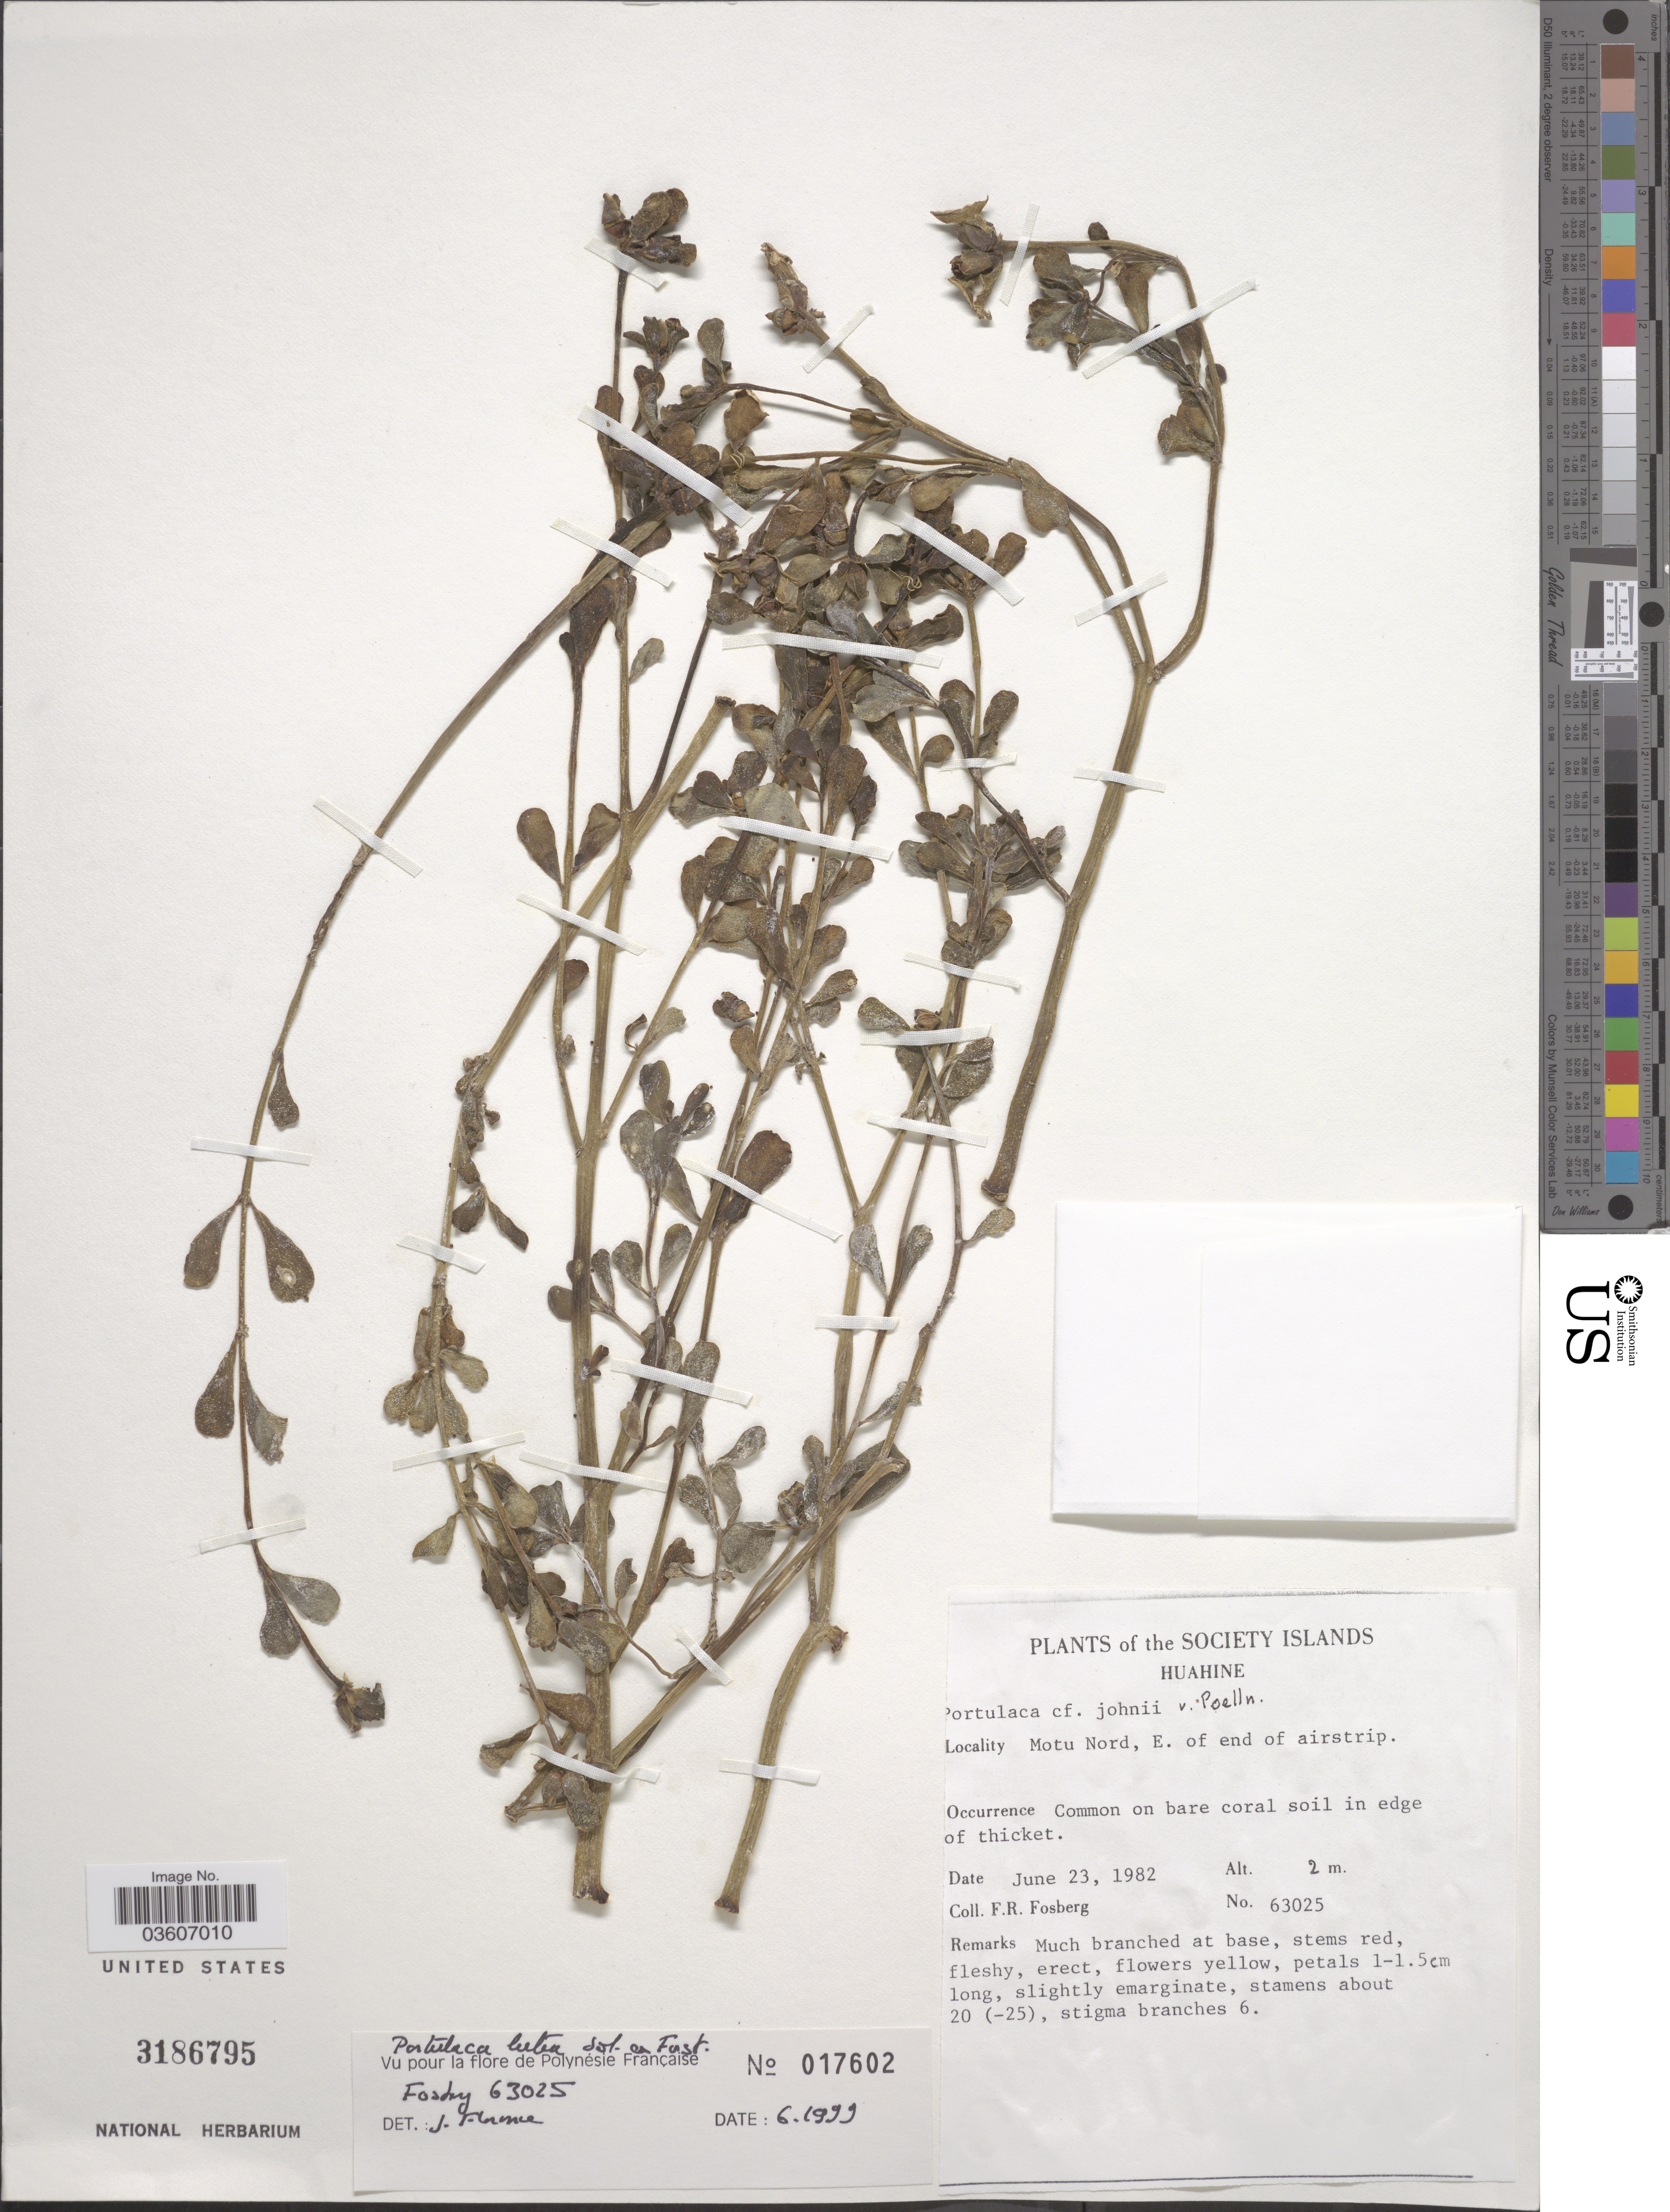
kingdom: Plantae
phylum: Tracheophyta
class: Magnoliopsida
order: Caryophyllales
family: Portulacaceae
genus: Portulaca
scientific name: Portulaca lutea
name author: Sol. ex G. Forst.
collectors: F. R. Fosberg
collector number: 63025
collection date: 1982-06-23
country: French Polynesia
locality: The Society Islands. Huahine. Motu Nord, E. of end of airstrip.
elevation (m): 2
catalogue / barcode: US 3186795